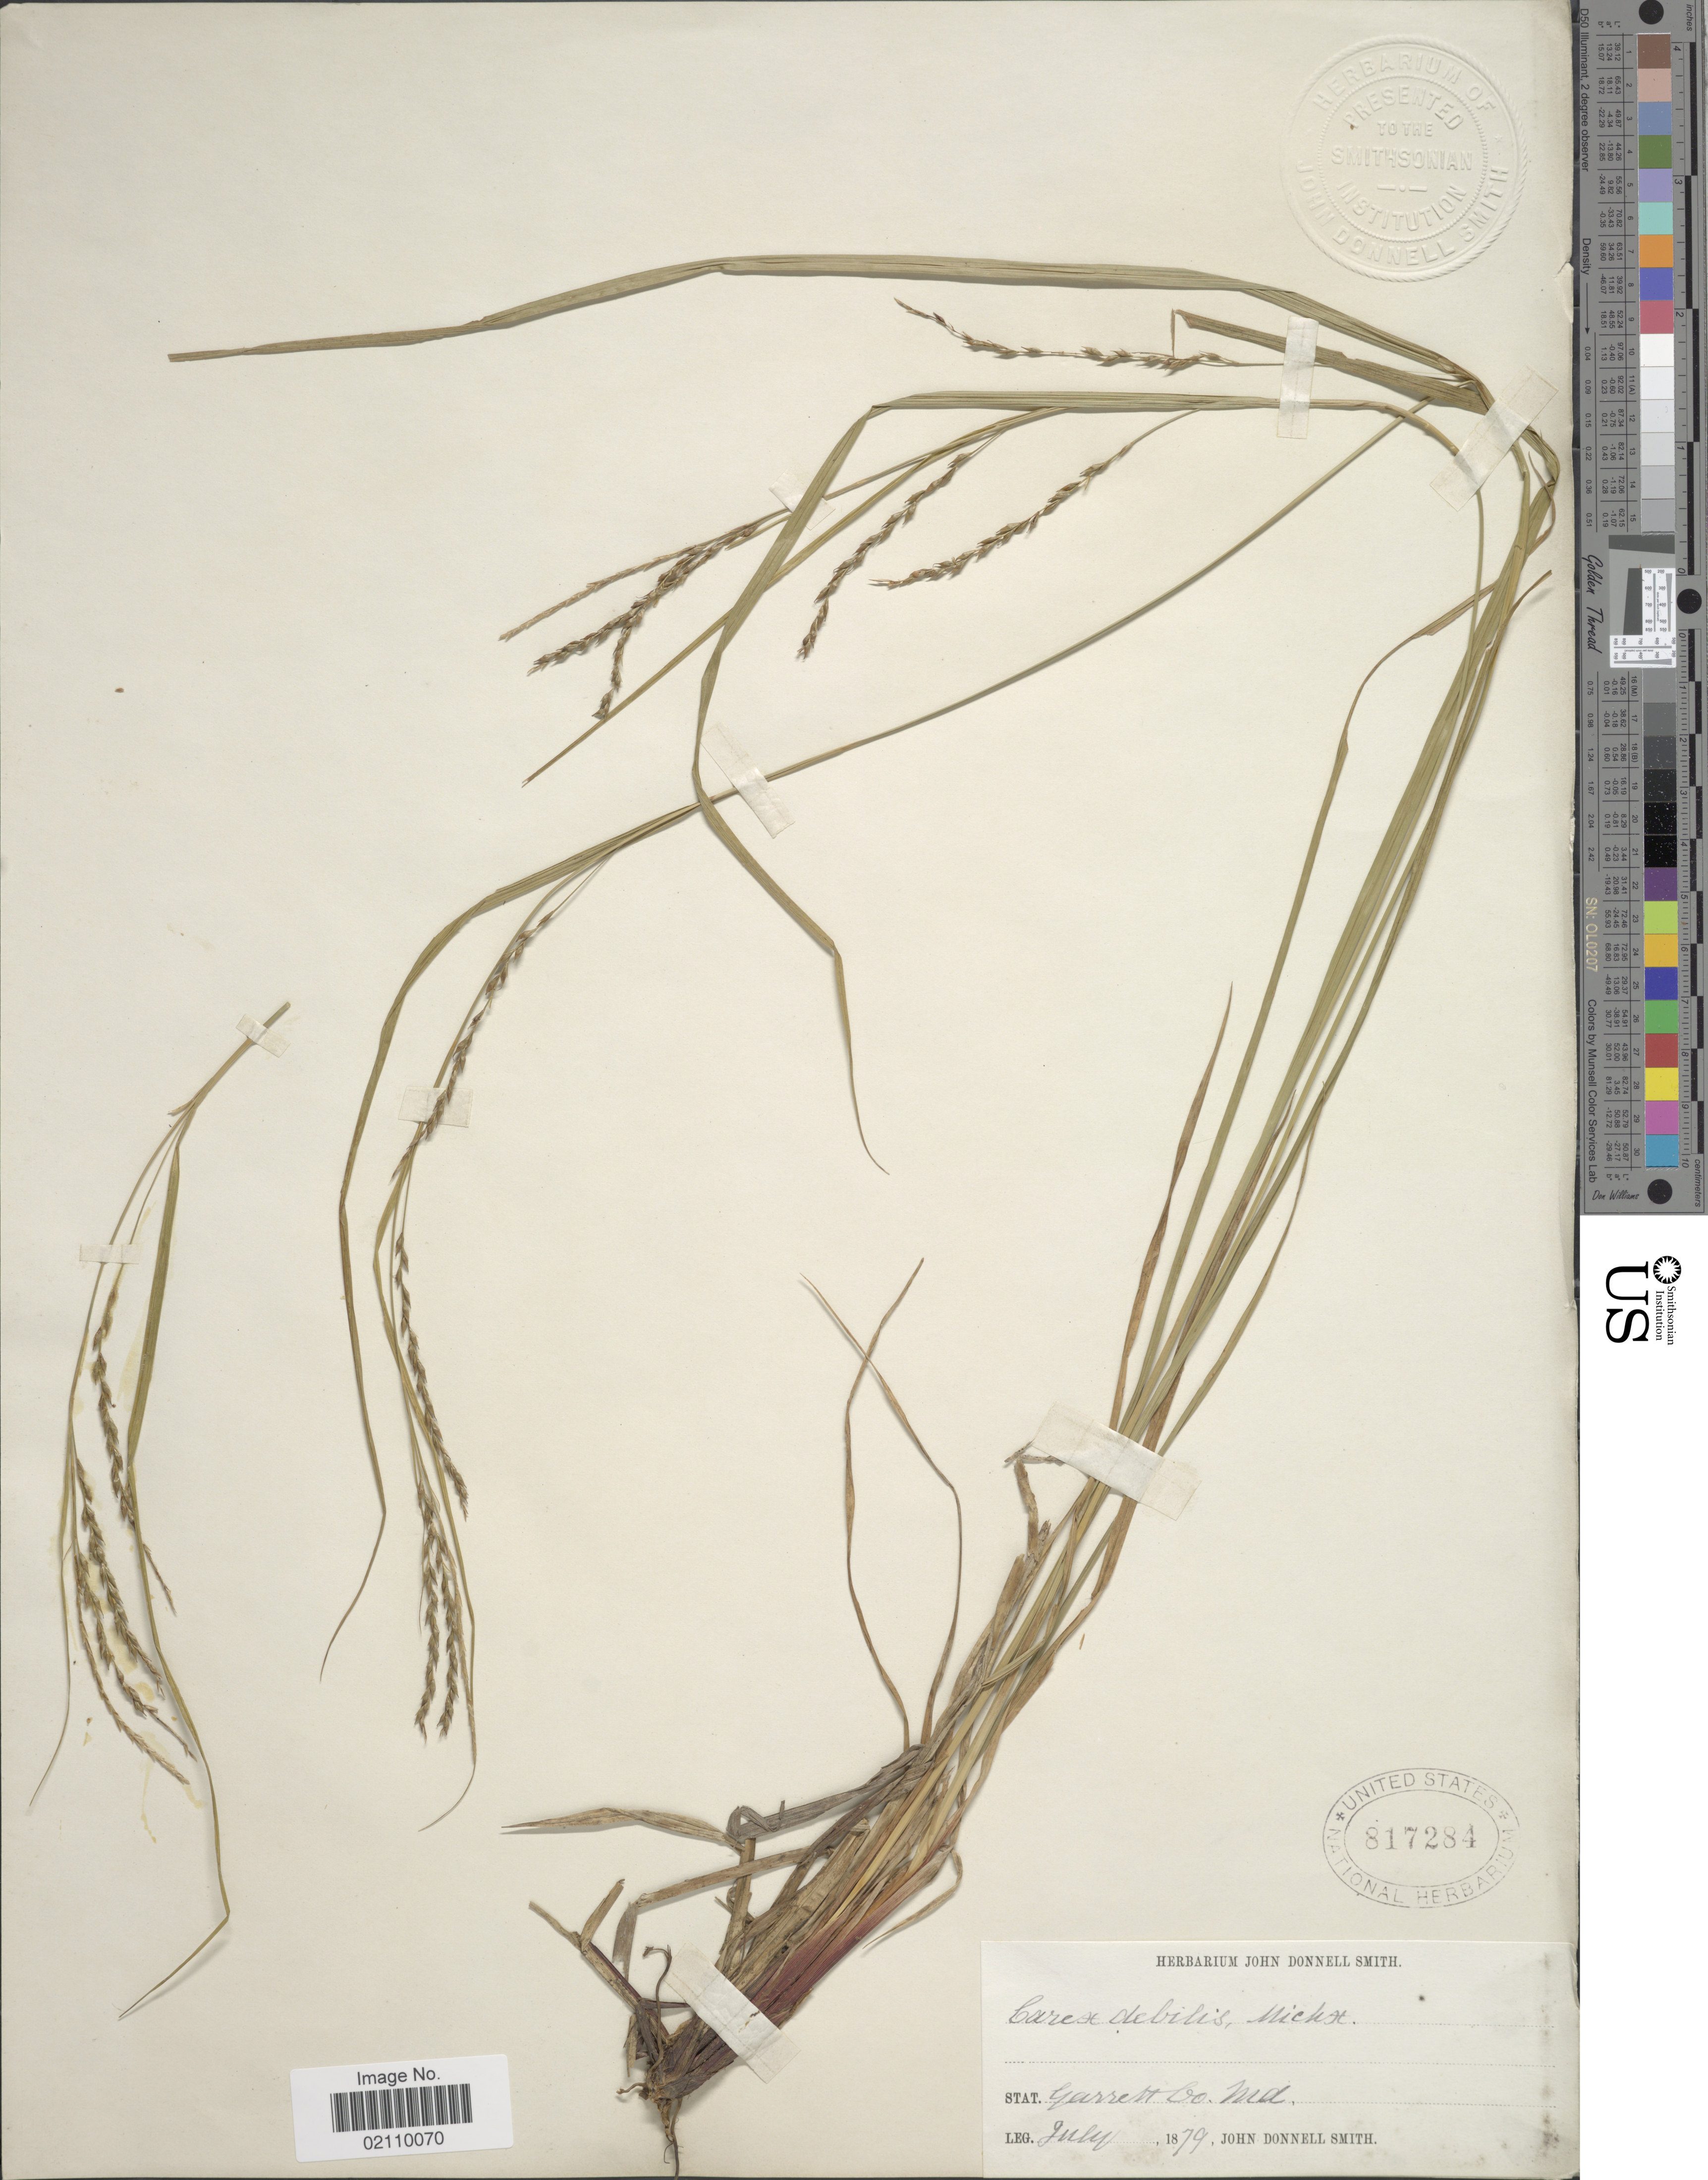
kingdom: Plantae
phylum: Tracheophyta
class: Liliopsida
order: Poales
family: Cyperaceae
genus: Carex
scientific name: Carex flexuosa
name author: Muhl. ex Willd.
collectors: J. Donnell Smith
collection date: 1879-07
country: United States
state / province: Maryland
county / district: Garrett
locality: Garrett Co.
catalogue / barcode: US 817284